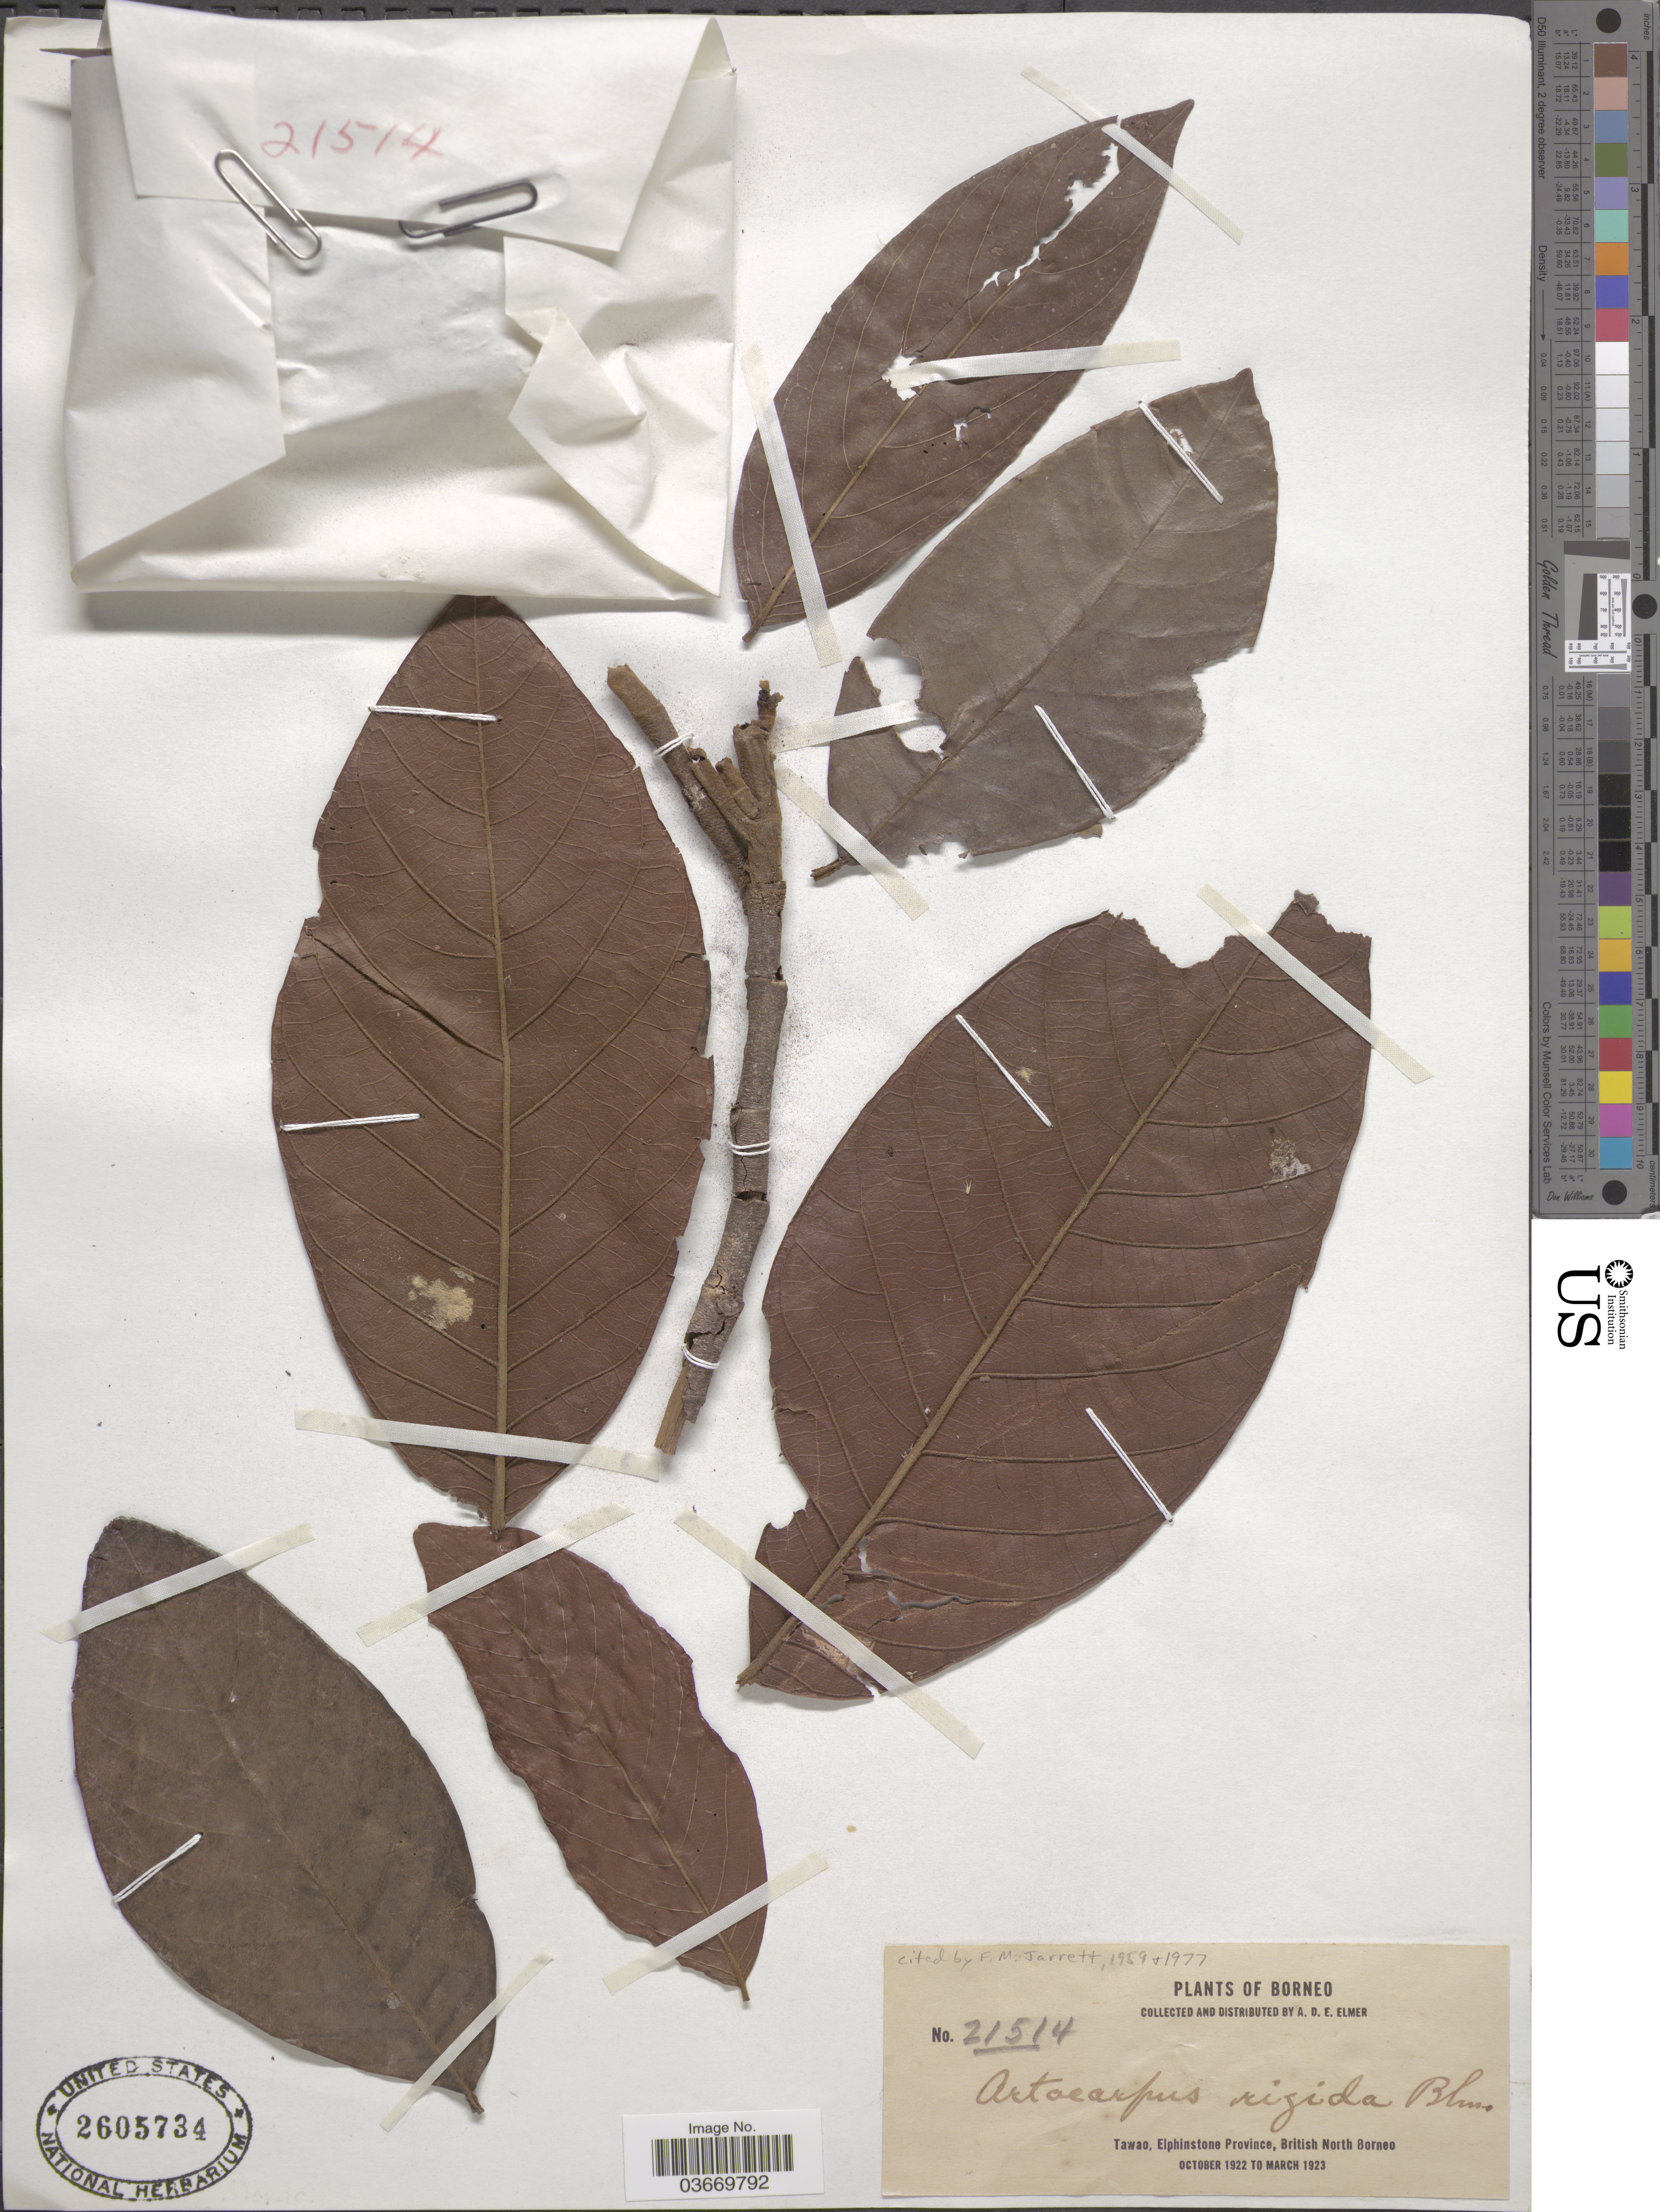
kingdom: Plantae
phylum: Tracheophyta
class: Magnoliopsida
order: Rosales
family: Moraceae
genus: Artocarpus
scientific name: Artocarpus rigidus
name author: Blume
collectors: A. D. E. Elmer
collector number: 21514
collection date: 1922-10/1923-03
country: Malaysia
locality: Borneo. Tawao, Elphinstone Province, British North Borneo.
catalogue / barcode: US 2605734